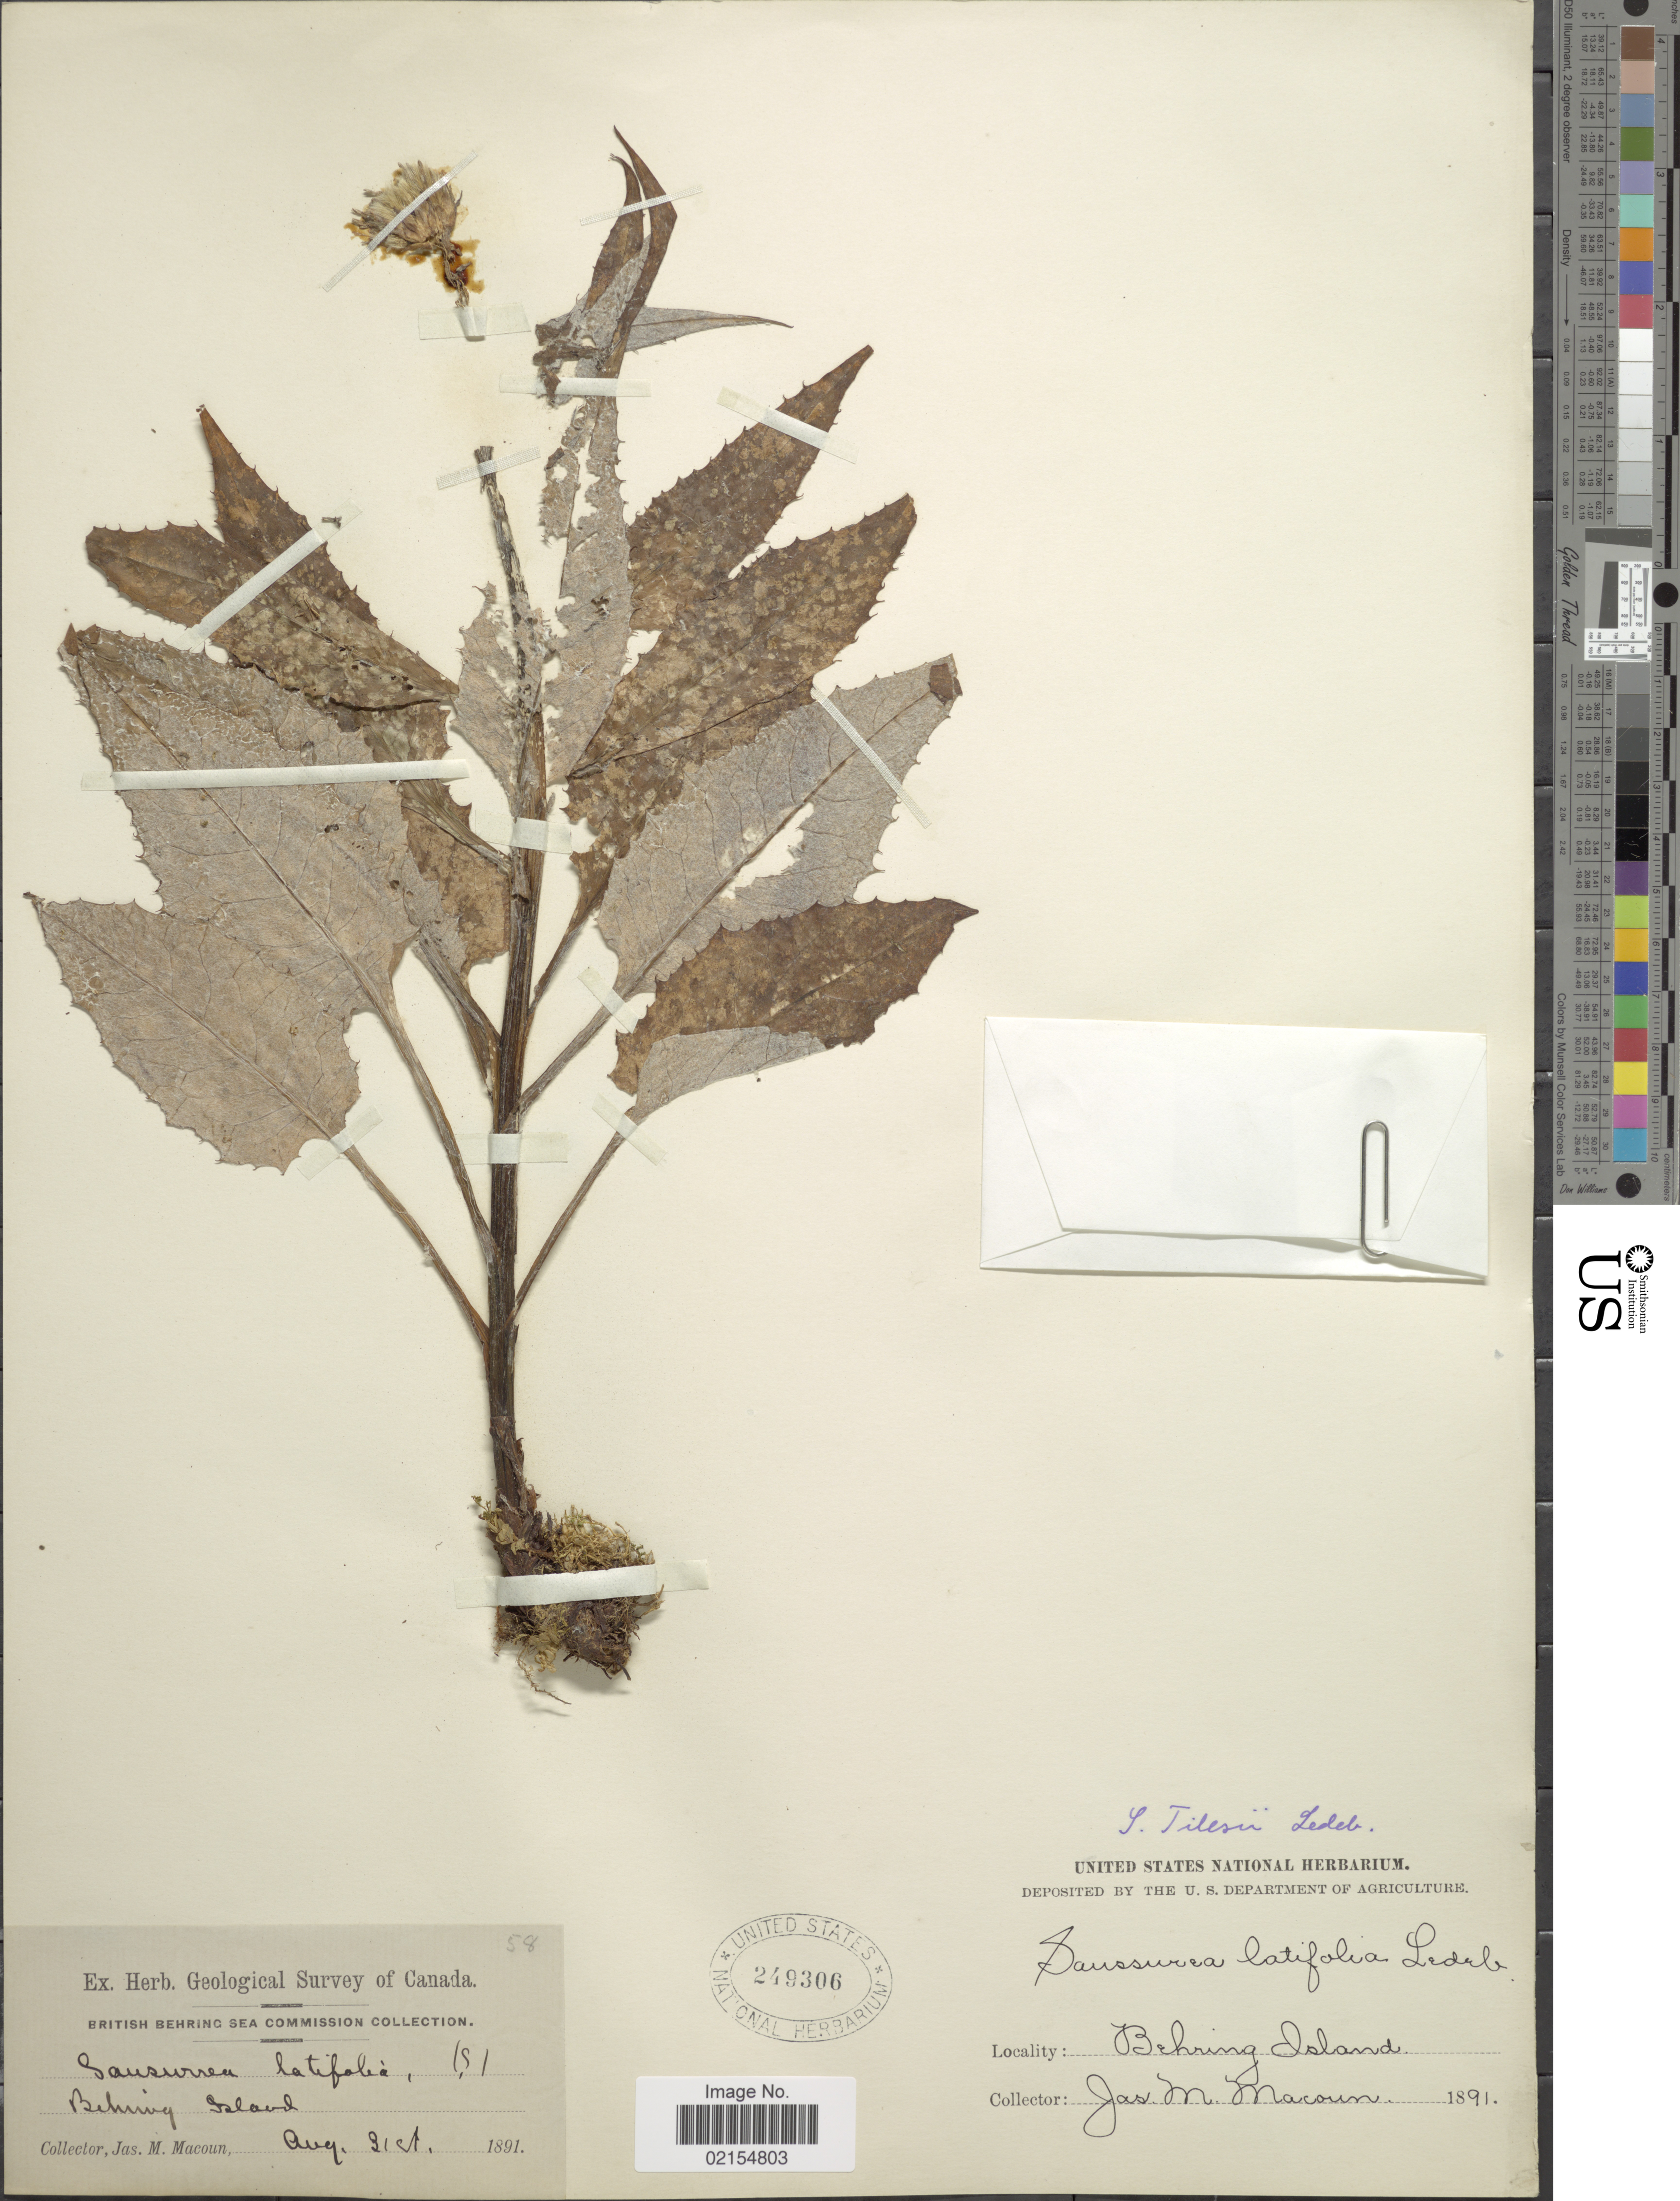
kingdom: Plantae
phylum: Tracheophyta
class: Magnoliopsida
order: Asterales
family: Asteraceae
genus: Saussurea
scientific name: Saussurea tilesii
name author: Ledeb.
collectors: J. M. Macoun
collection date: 1891-08-31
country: Russian Federation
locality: British Behring Sea Commision, Behring Island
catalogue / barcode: US 249306